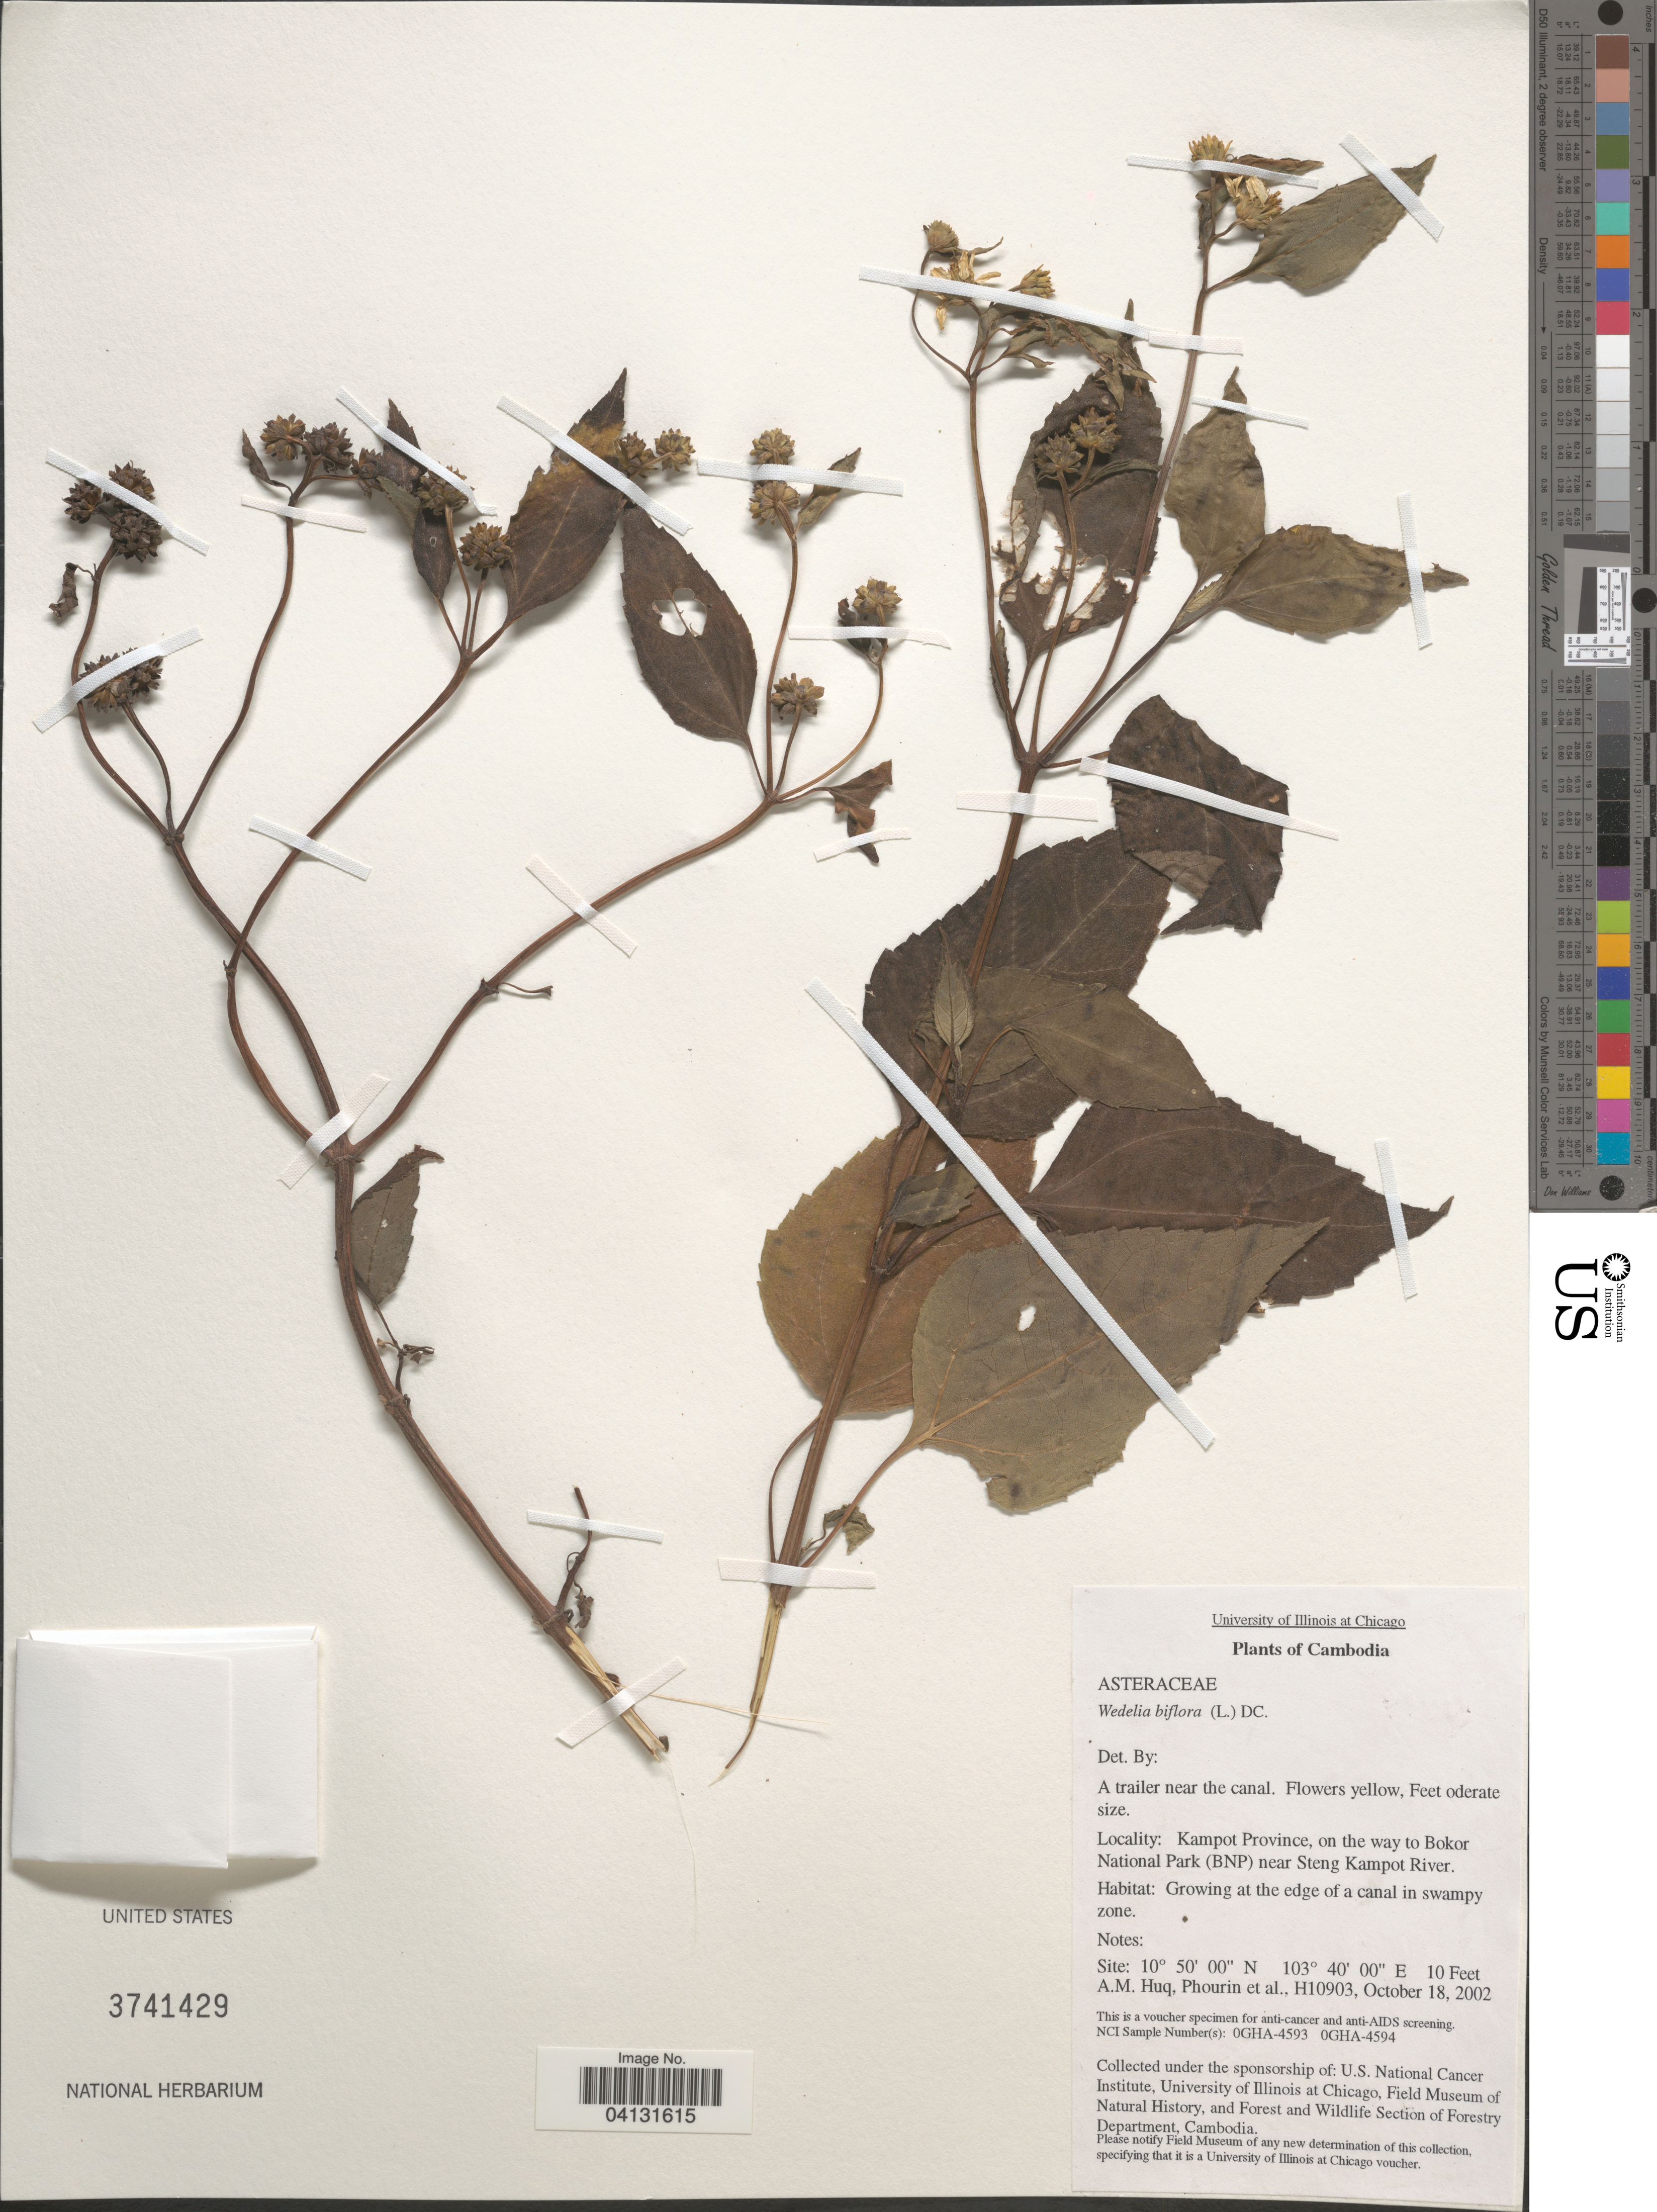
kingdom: Plantae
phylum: Tracheophyta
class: Magnoliopsida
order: Asterales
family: Asteraceae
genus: Wedelia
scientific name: Wedelia biflora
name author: (L.) DC.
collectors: A. M. Huq, -- Phourin & et al.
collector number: H10903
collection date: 2002-10-18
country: Cambodia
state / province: Kâmpât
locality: Kampot Province, on the way to Bokor National Park (BNP) near Steng Kampot River.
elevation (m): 3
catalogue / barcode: US 3741429